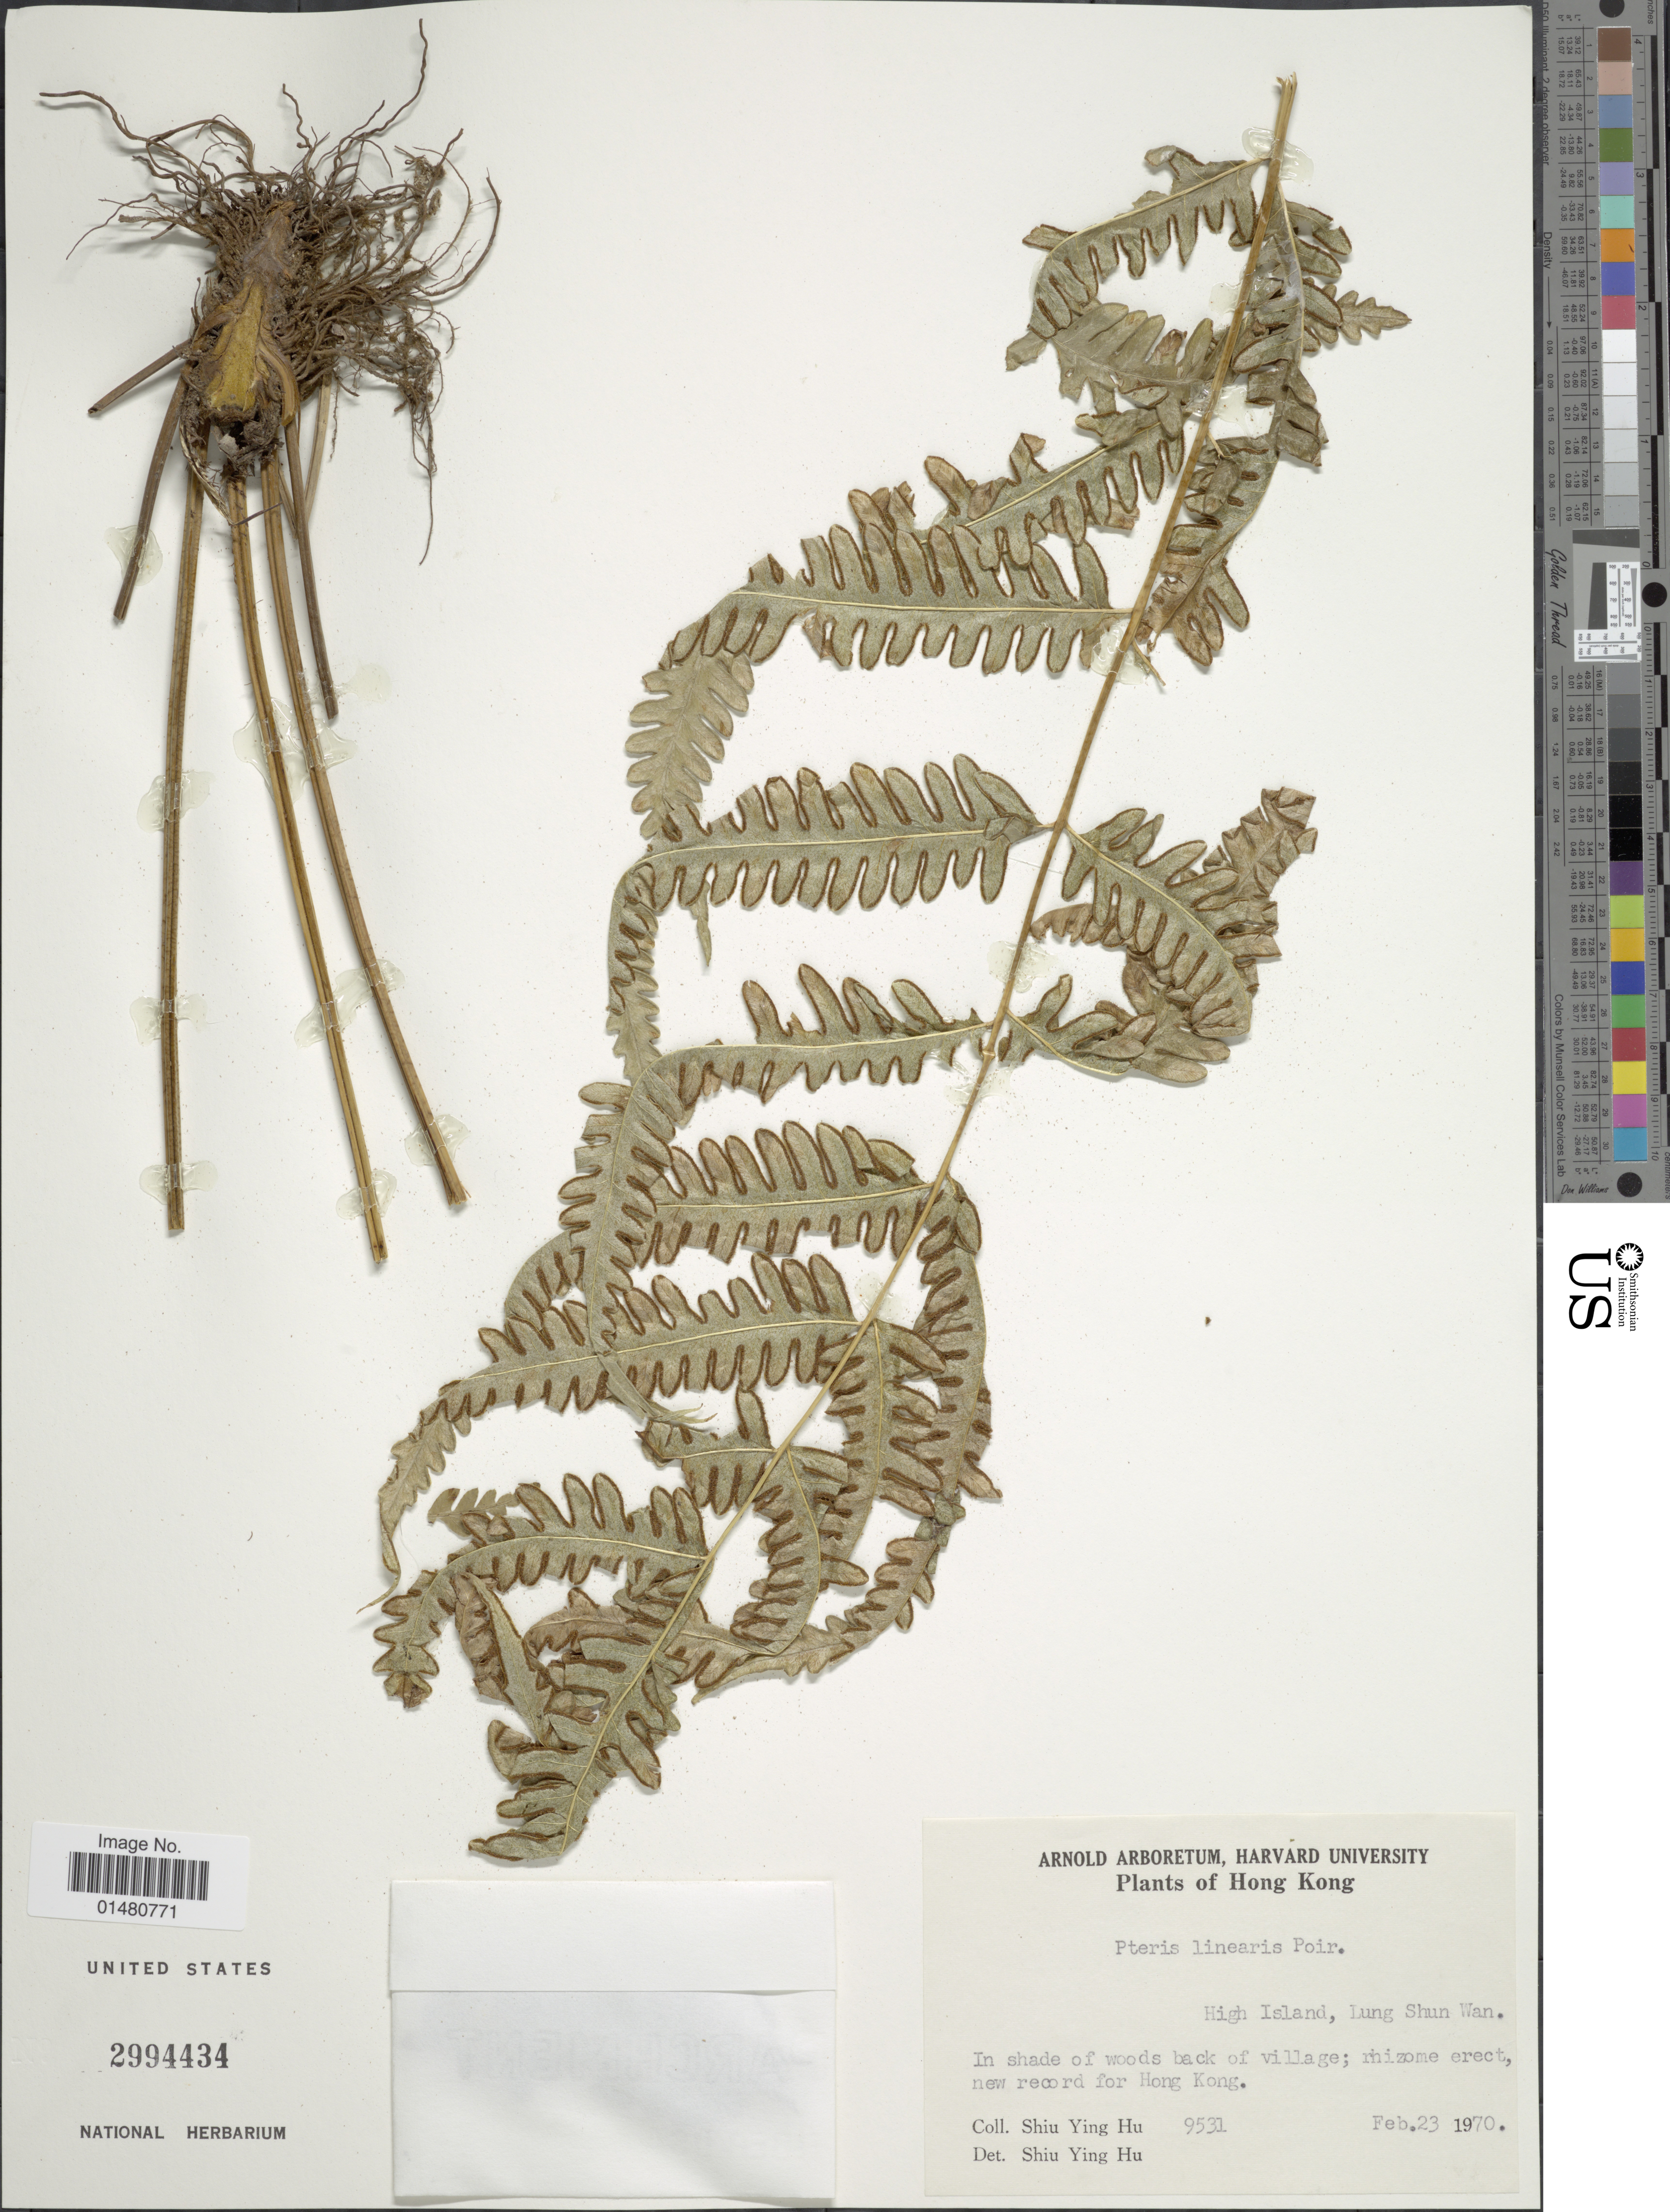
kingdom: Plantae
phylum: Tracheophyta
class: Polypodiopsida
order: Polypodiales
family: Pteridaceae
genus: Pteris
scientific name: Pteris linearis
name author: Poir.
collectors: S. Y. Hu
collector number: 9531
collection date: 1970-02-23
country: China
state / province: Hong Kong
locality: High Iasland, Lung Shun Wan, In shade of woods back of village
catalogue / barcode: US 2994434